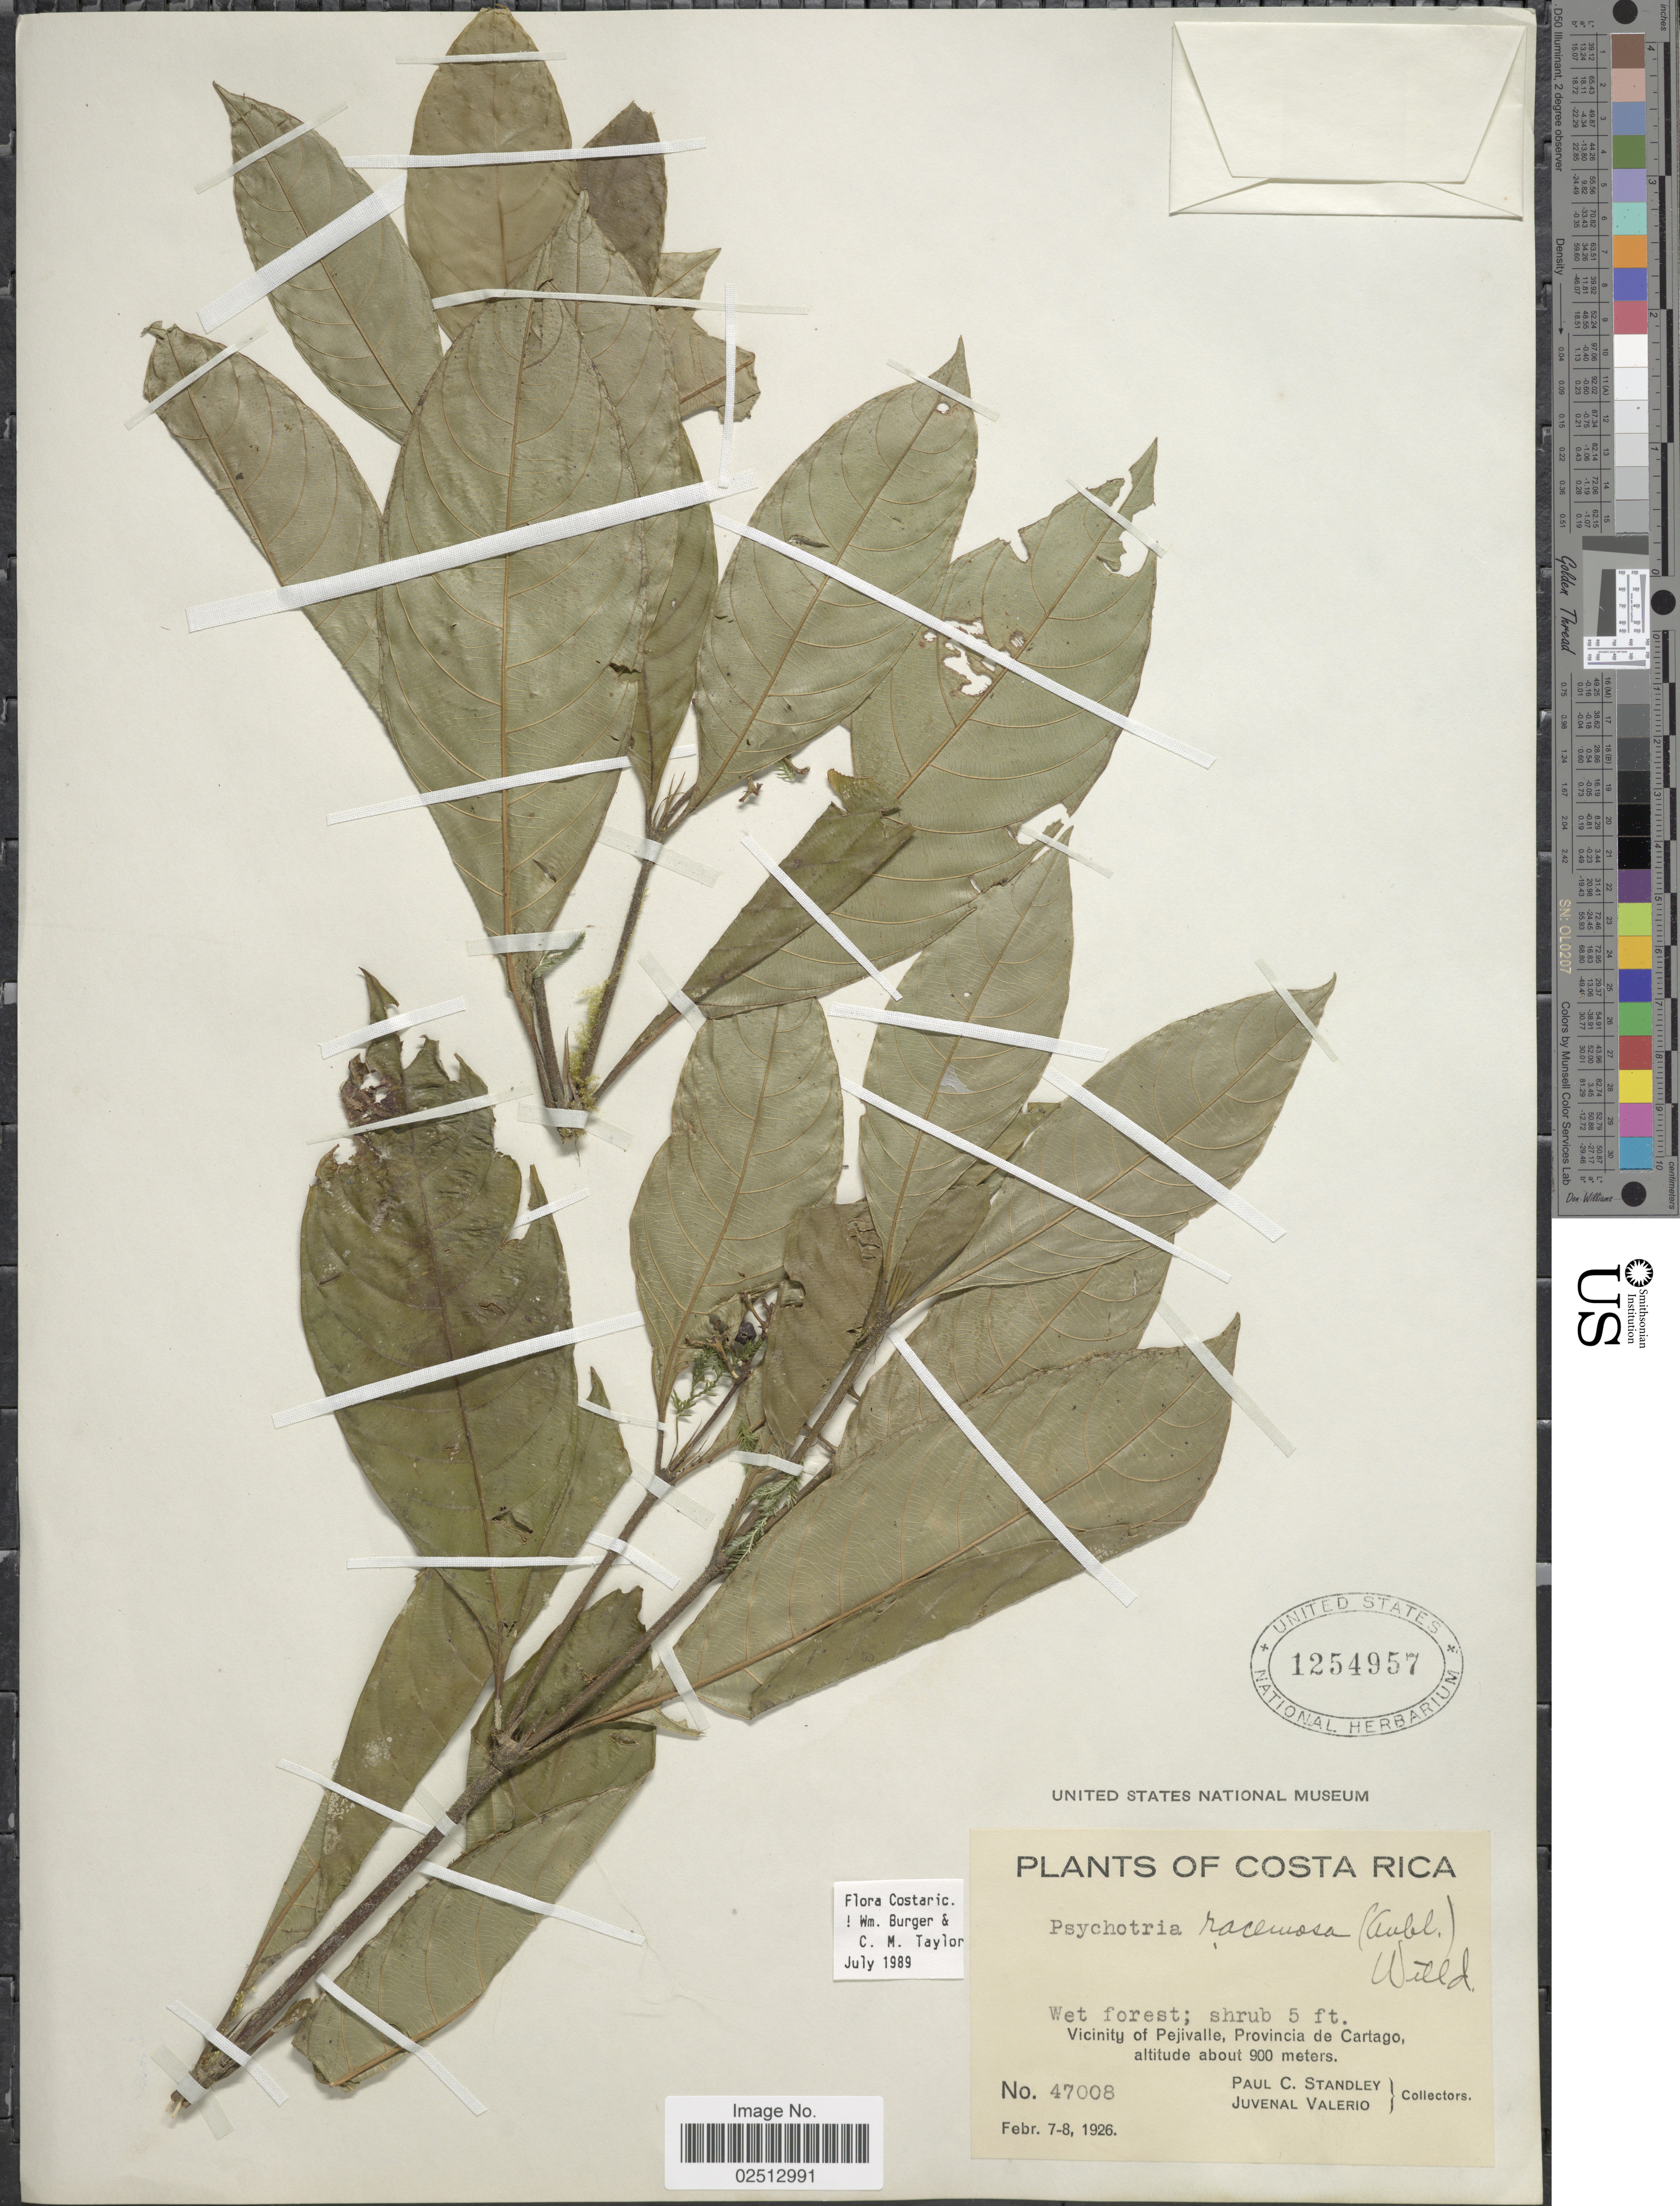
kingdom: Plantae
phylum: Tracheophyta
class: Magnoliopsida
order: Gentianales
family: Rubiaceae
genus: Psychotria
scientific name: Psychotria racemosa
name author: Rich.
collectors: P. C. Standley & J. Valerio R.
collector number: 47008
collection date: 1926-02-07/1926-02-08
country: Costa Rica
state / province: Cartago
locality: Vicinity of Pejivalle, Provincia de Cartago.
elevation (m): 900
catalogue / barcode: US 1254957